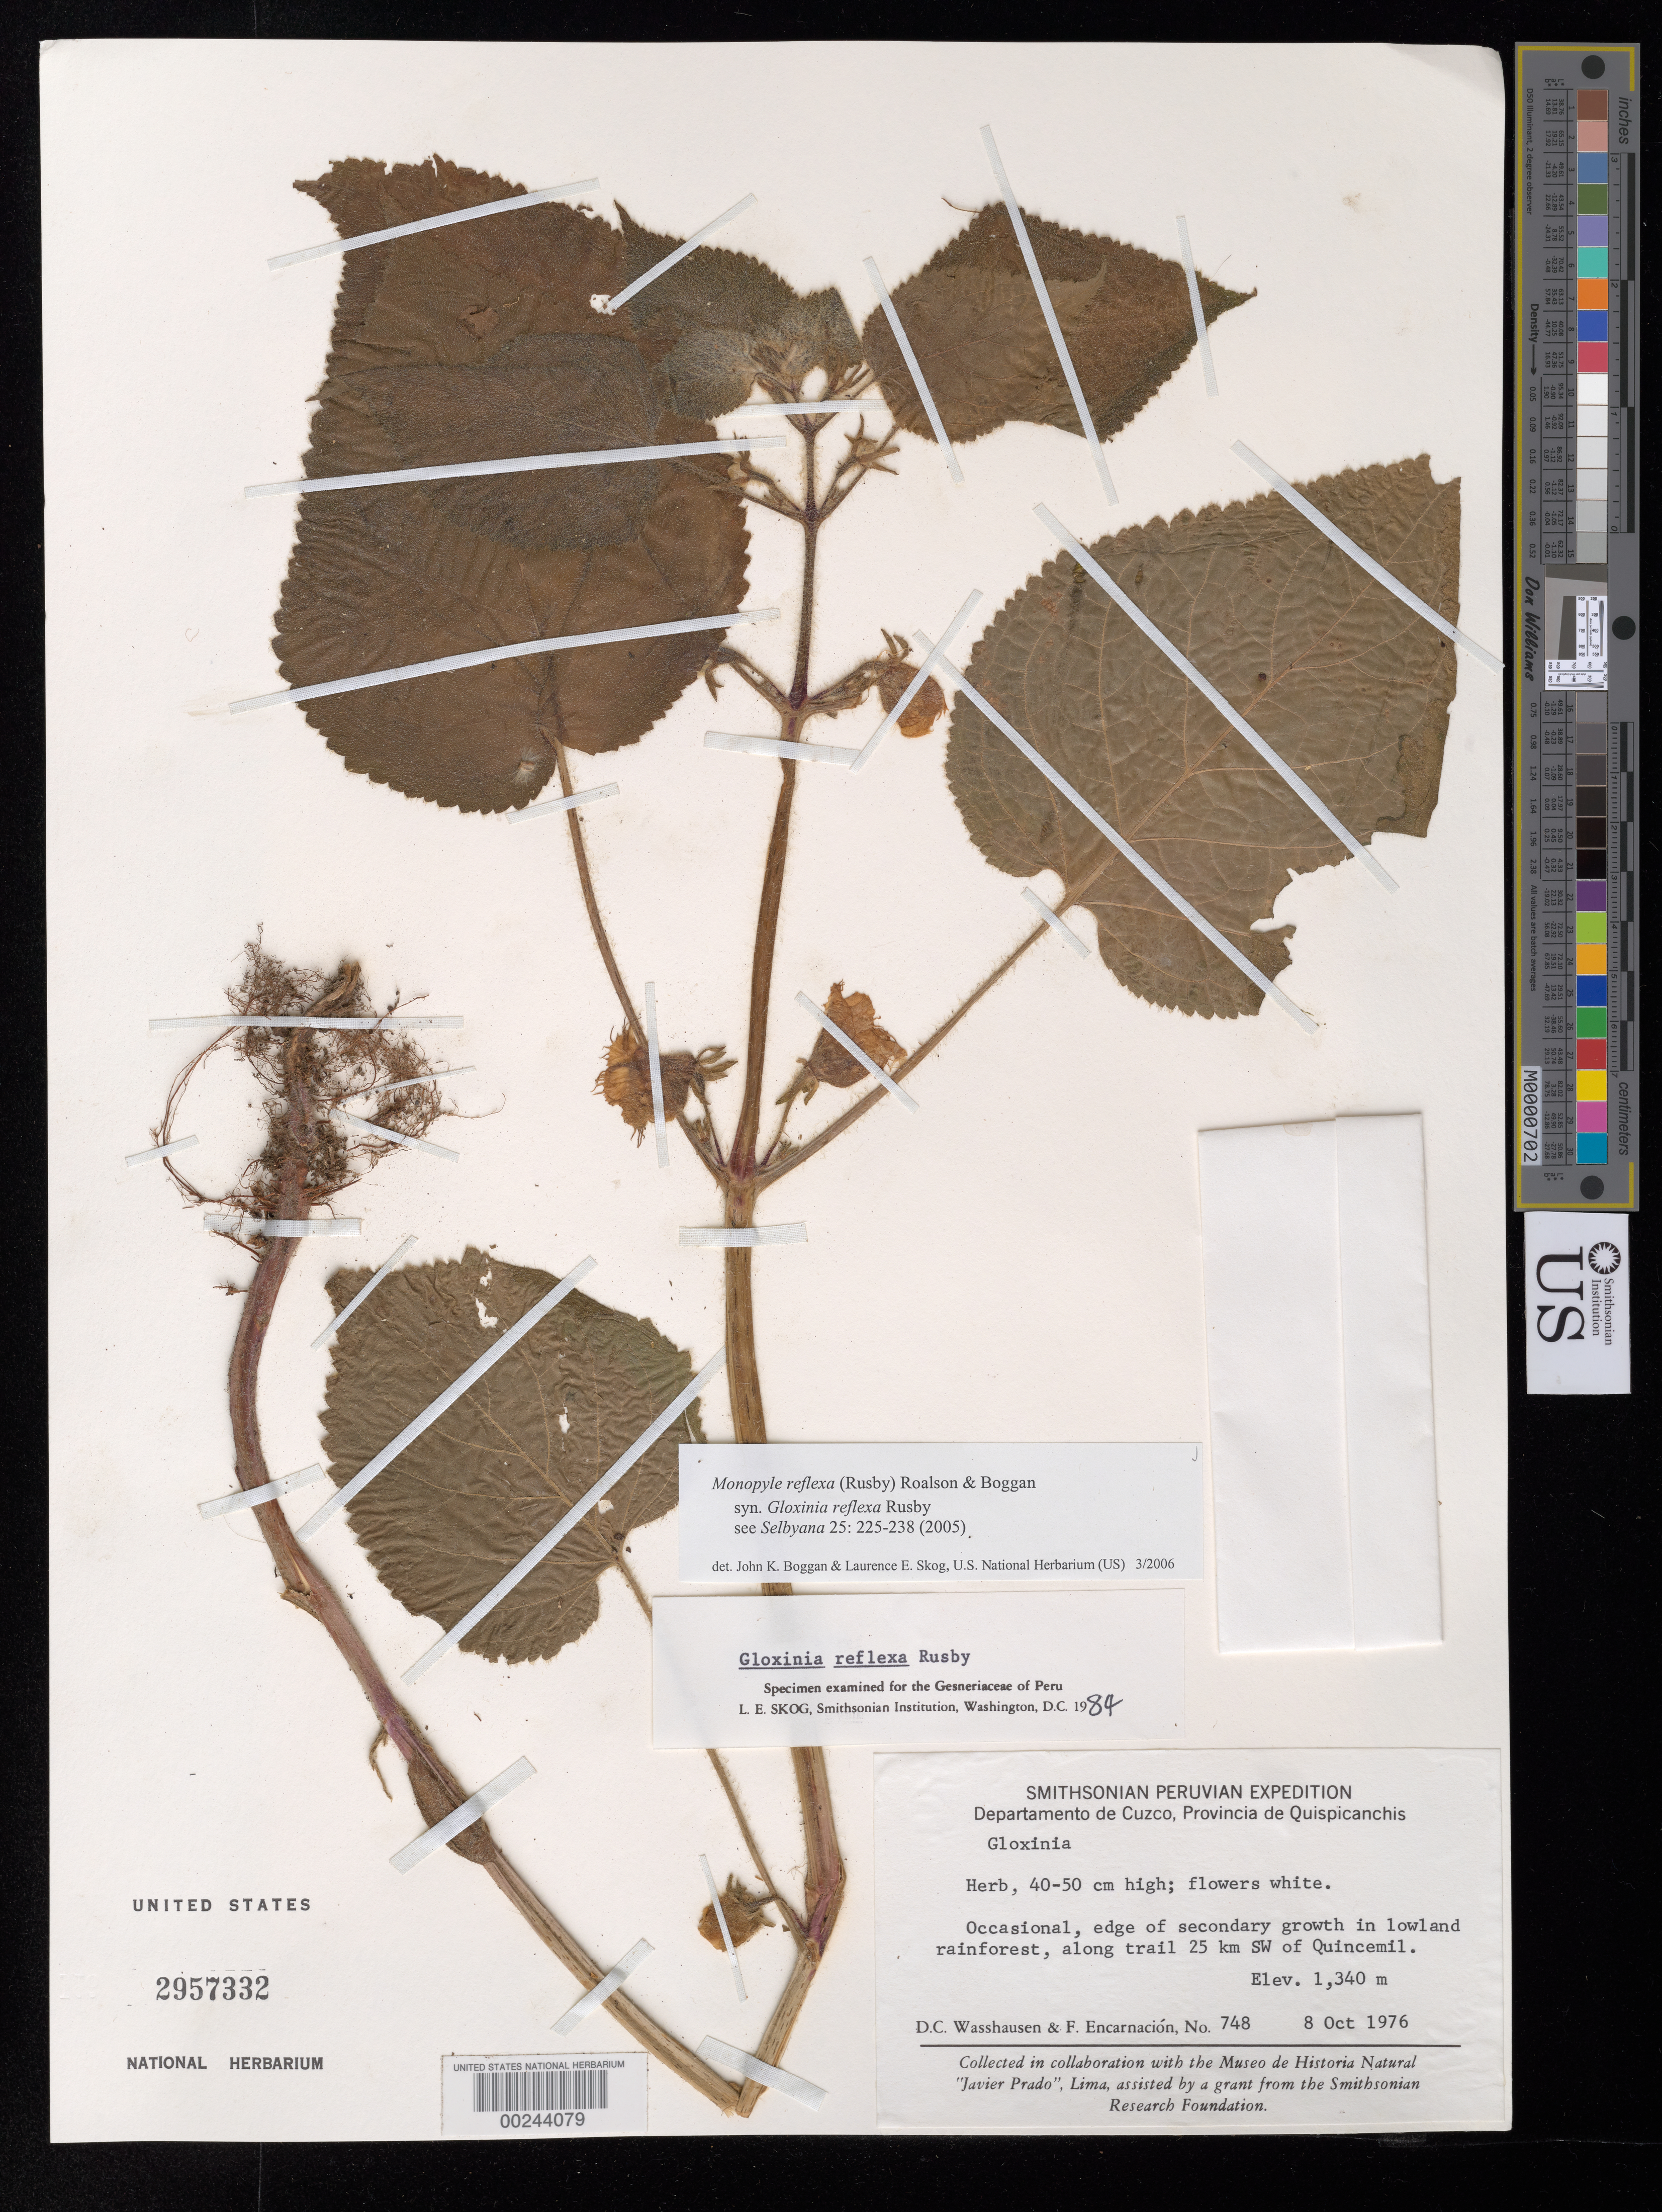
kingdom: Plantae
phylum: Tracheophyta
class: Magnoliopsida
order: Lamiales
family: Gesneriaceae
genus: Monopyle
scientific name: Monopyle reflexa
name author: (Rusby) Roalson & Boggan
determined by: Boggan, J. K.; Skog, L. E.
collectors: D. C. Wasshausen & F. Encarnación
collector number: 748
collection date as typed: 08 Oct 1976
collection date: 1976-10-08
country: Peru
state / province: Cusco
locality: Prov. Quispicanchis; along trail 25 km SW of Quincemil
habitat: Occasional, edge of secondary growth in lowland rainforest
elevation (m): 1340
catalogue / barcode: US 2957332